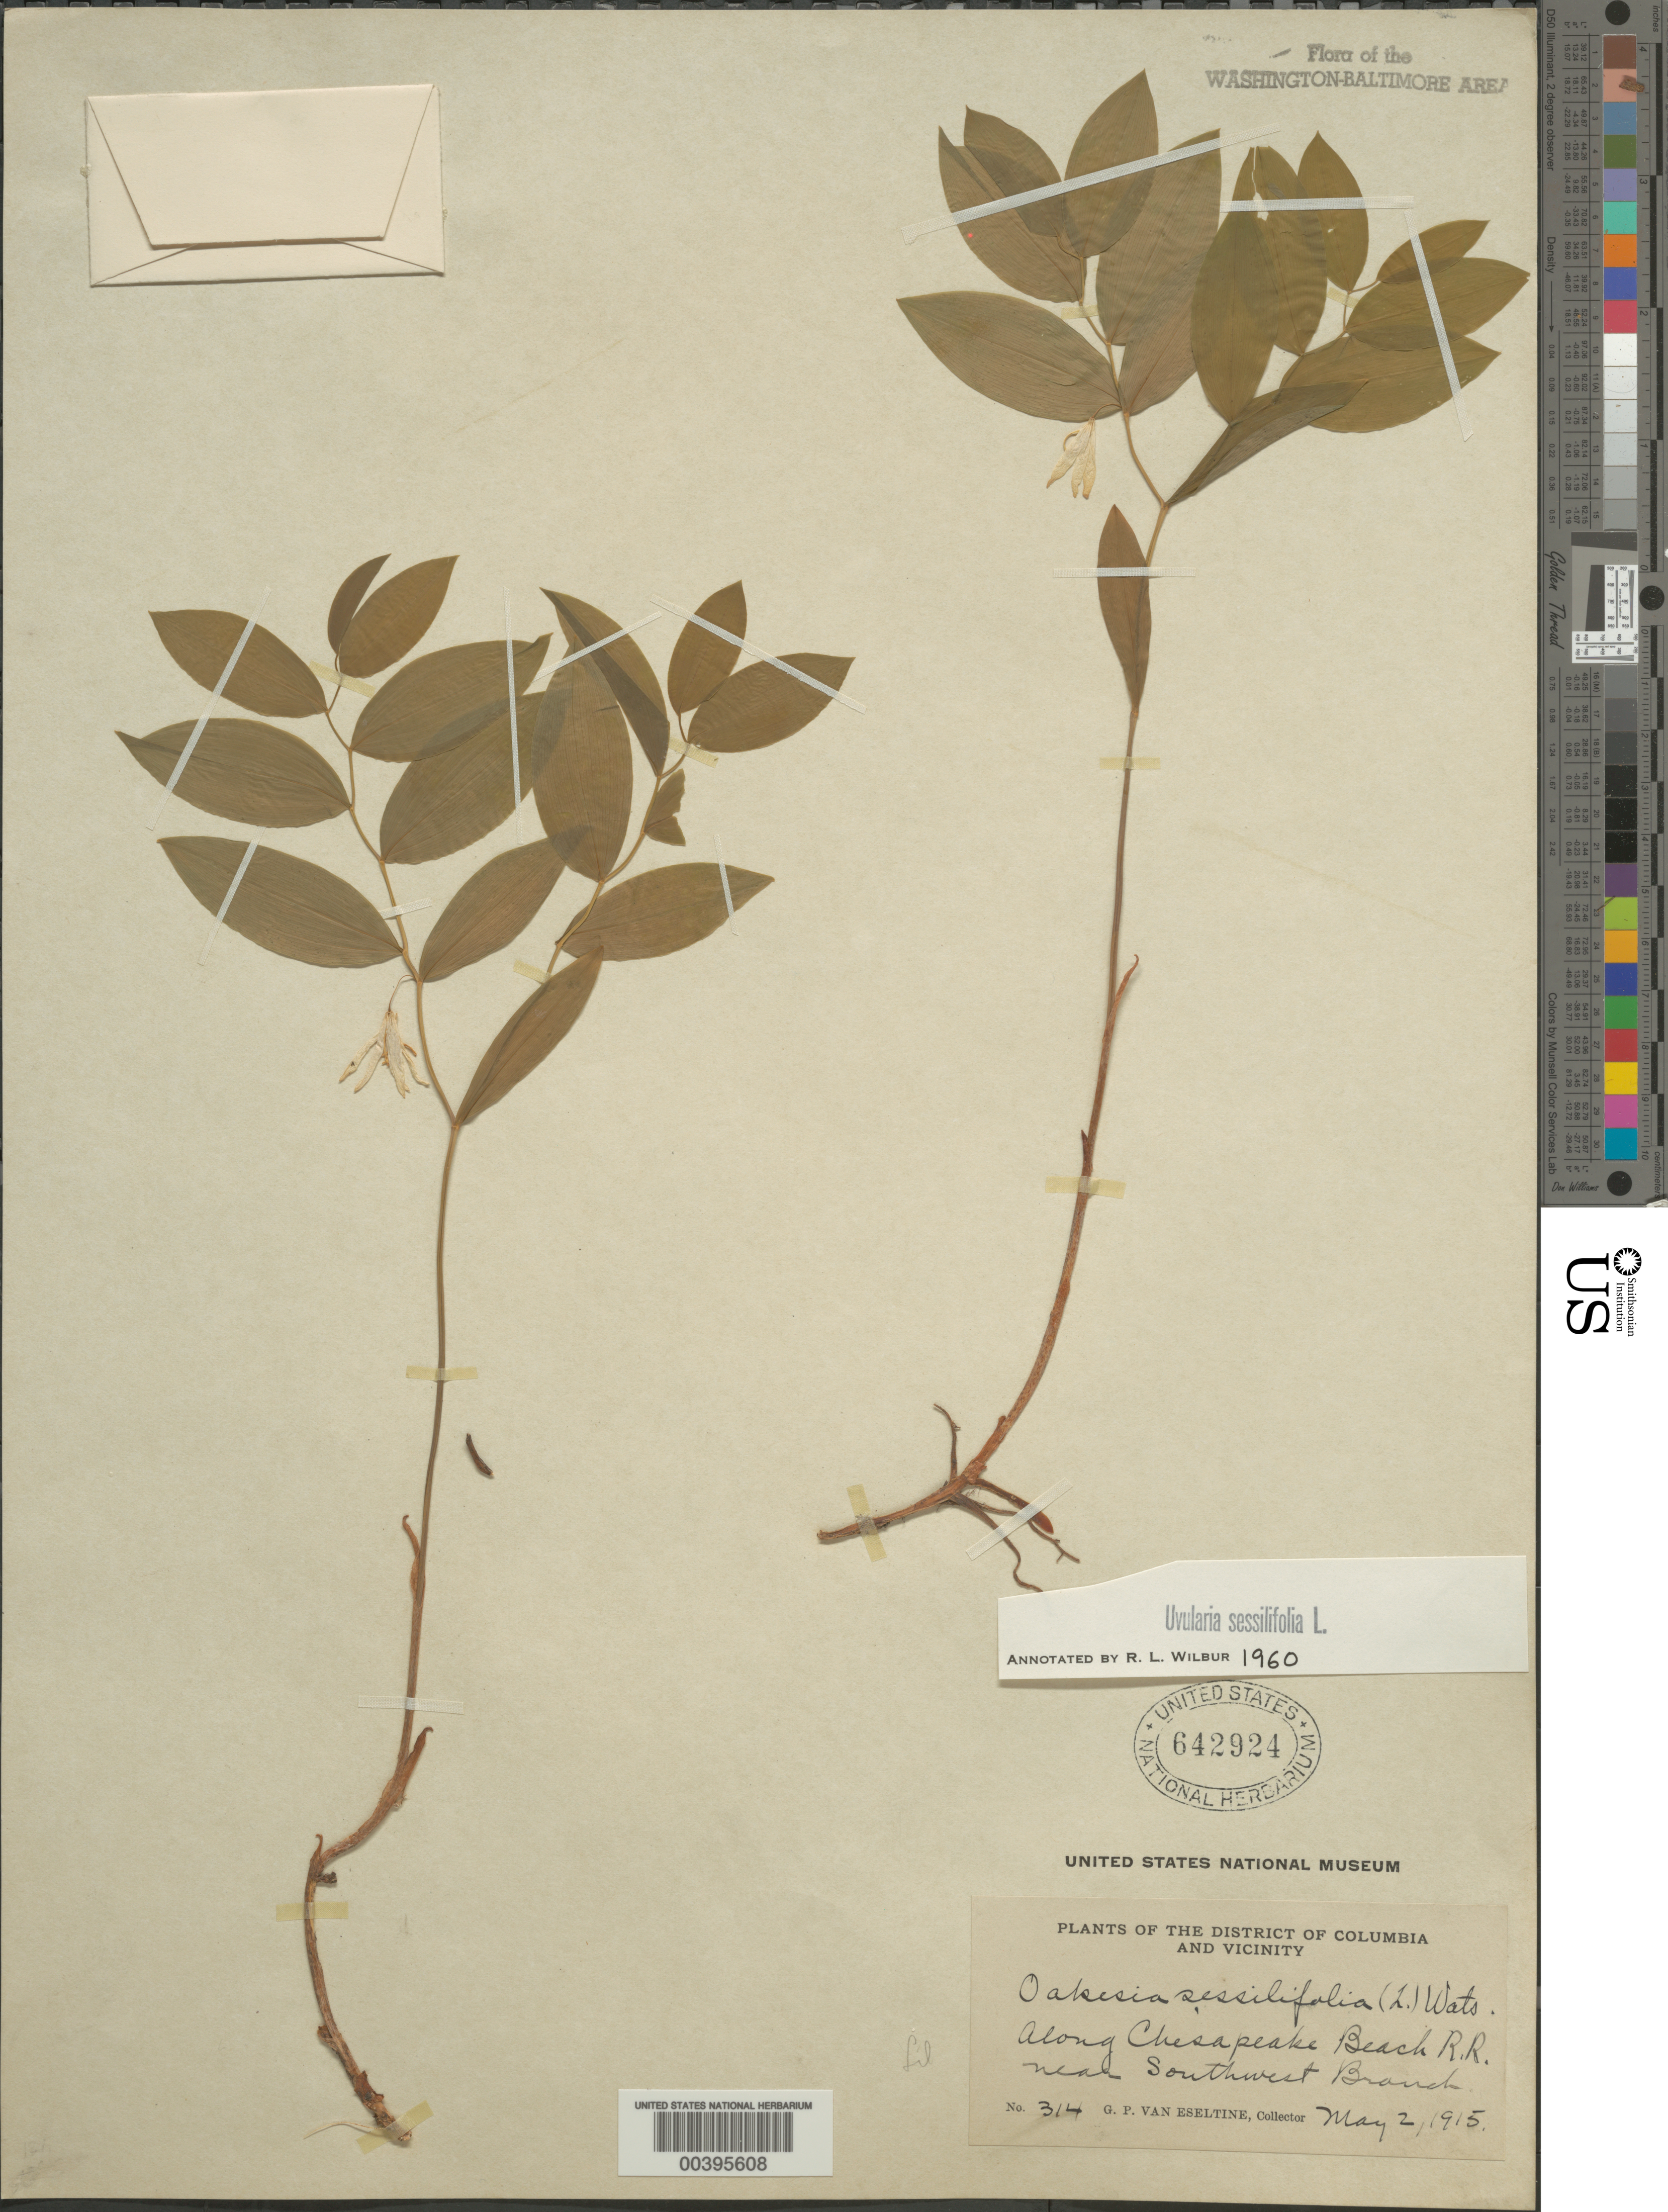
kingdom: Plantae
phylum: Tracheophyta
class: Liliopsida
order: Liliales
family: Colchicaceae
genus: Uvularia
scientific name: Uvularia sessilifolia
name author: L.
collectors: G. P. Van Eseltine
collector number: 314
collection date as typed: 02 May 1915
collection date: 1915-05-02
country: United States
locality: Along Chesapeake Beach Railroad, near Southwest Branch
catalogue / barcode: US 642924